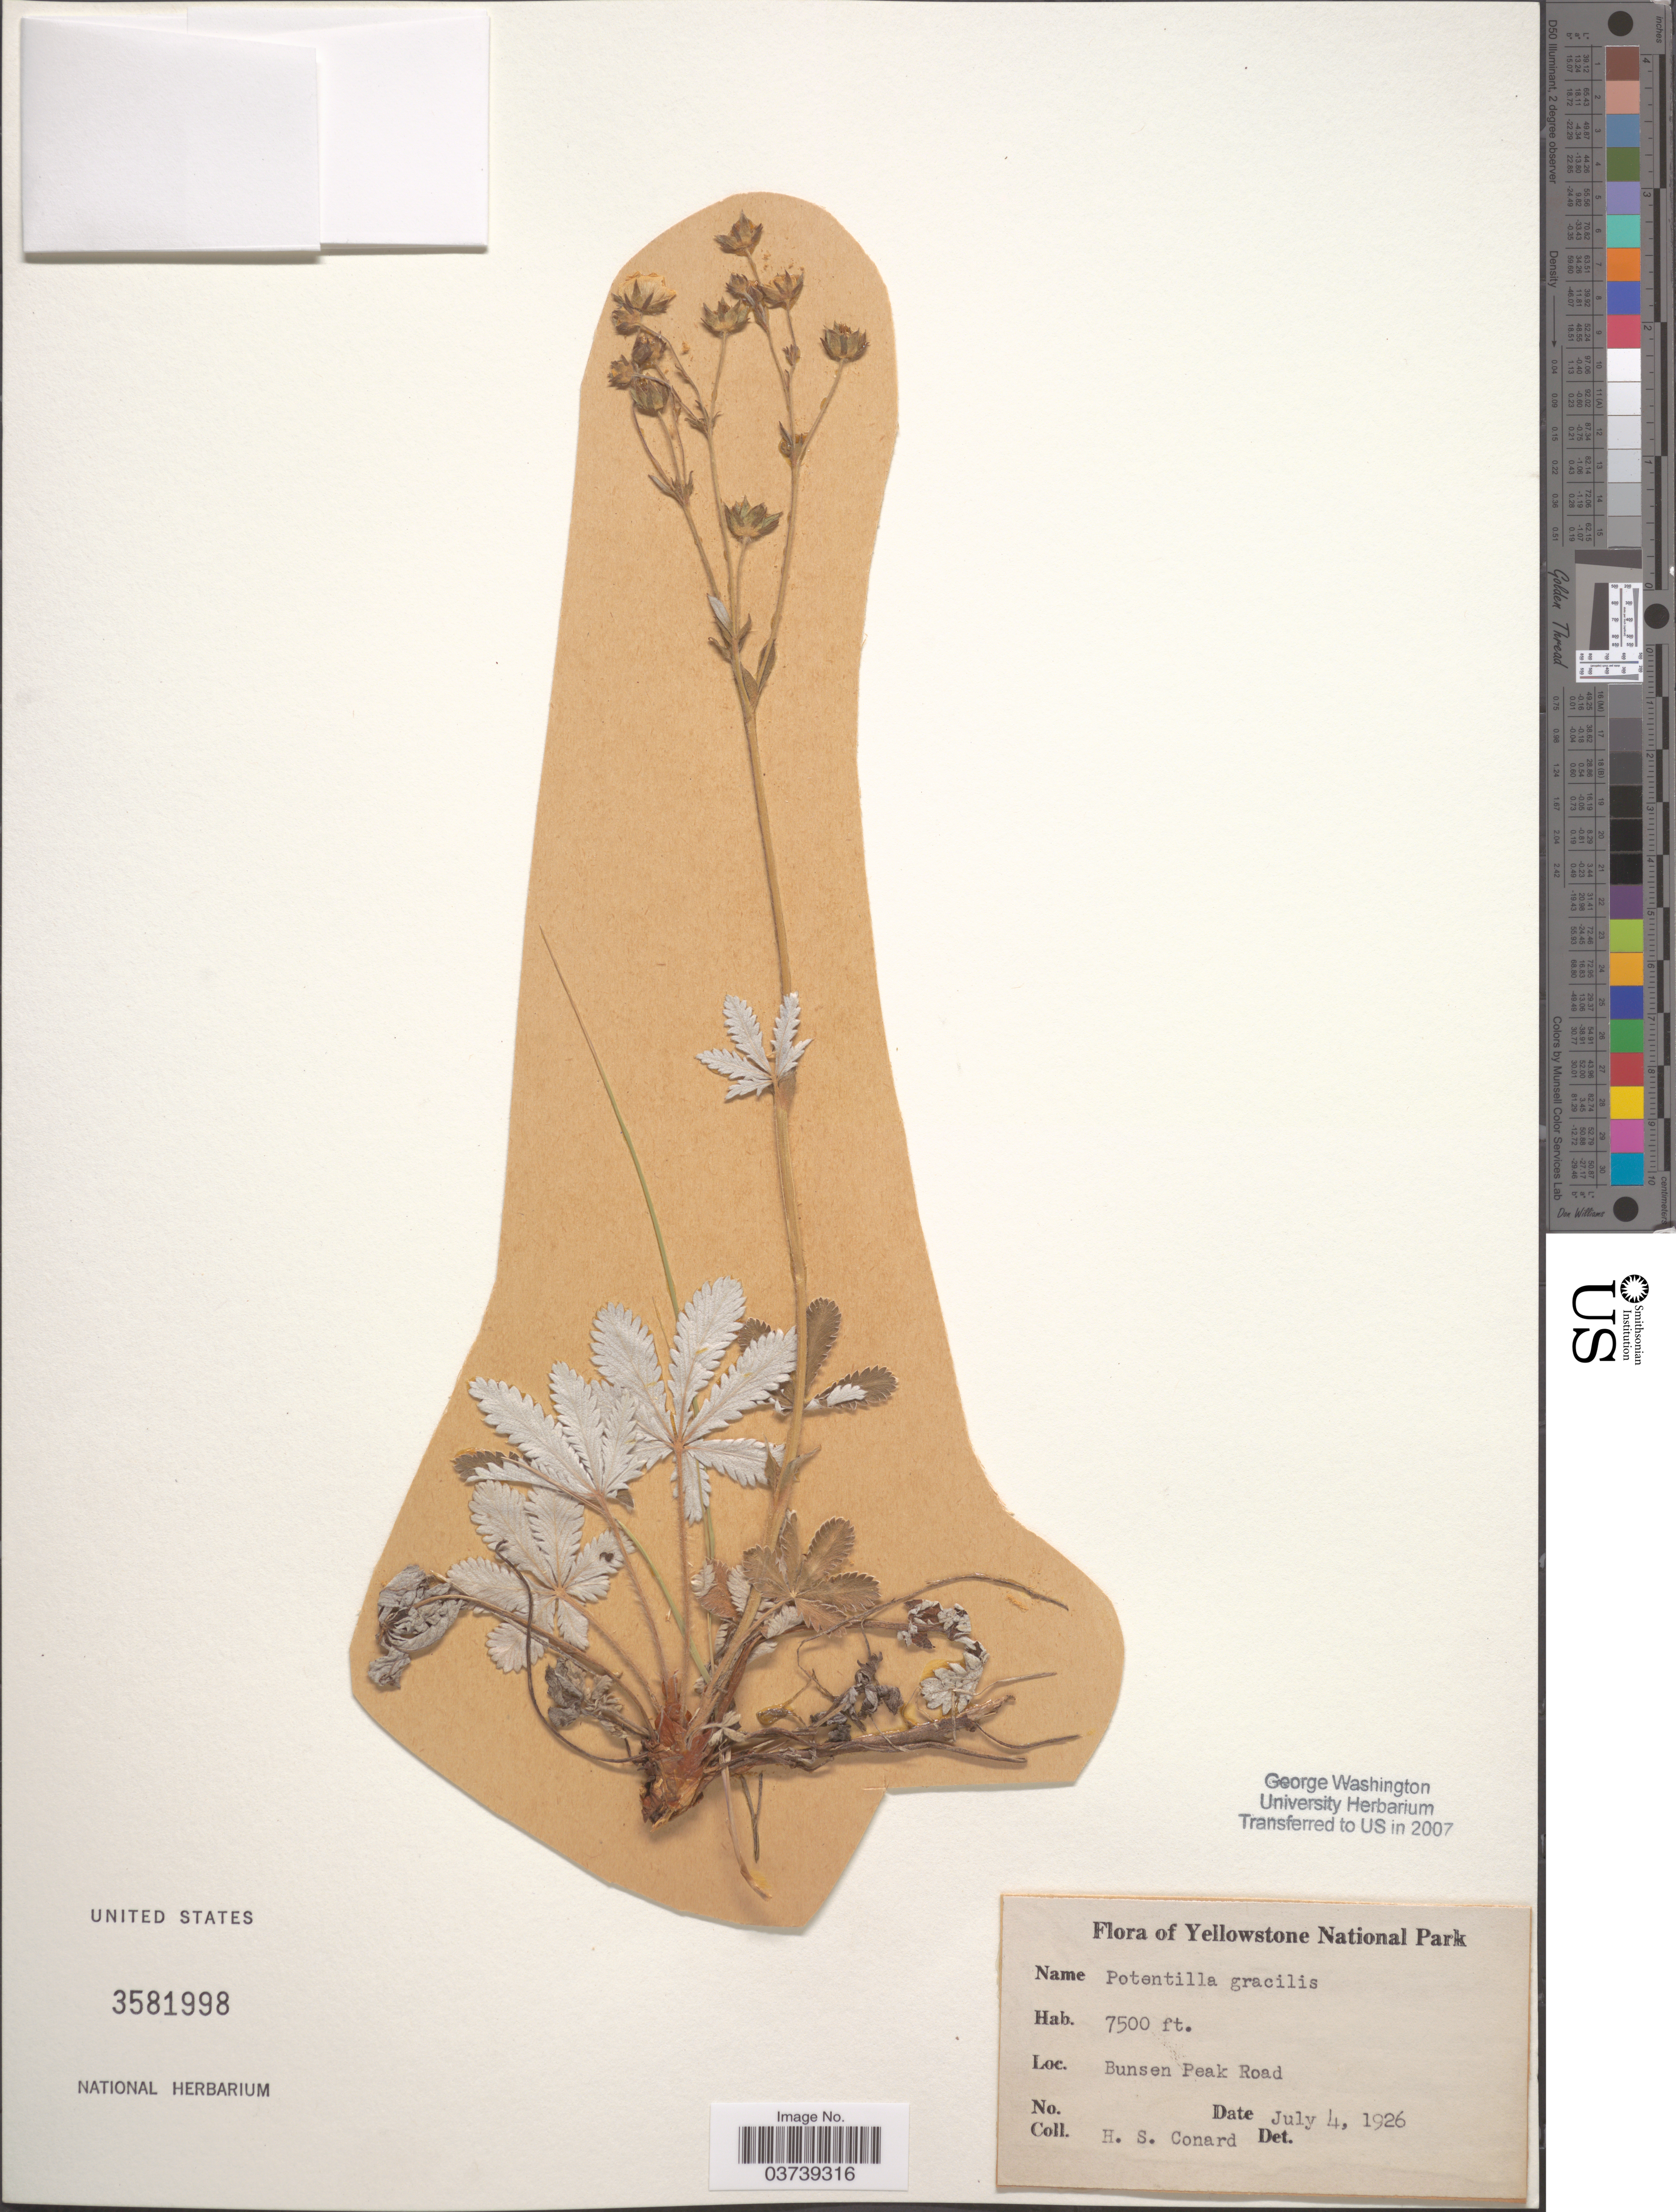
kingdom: Plantae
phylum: Tracheophyta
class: Magnoliopsida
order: Rosales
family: Rosaceae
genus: Potentilla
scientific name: Potentilla gracilis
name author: Douglas ex Hook.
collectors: H. S. Conard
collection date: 1926-07-04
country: United States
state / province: Wyoming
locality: Yellowstone National Park. Bunsen Peak Road.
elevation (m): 2286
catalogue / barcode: US 3581998